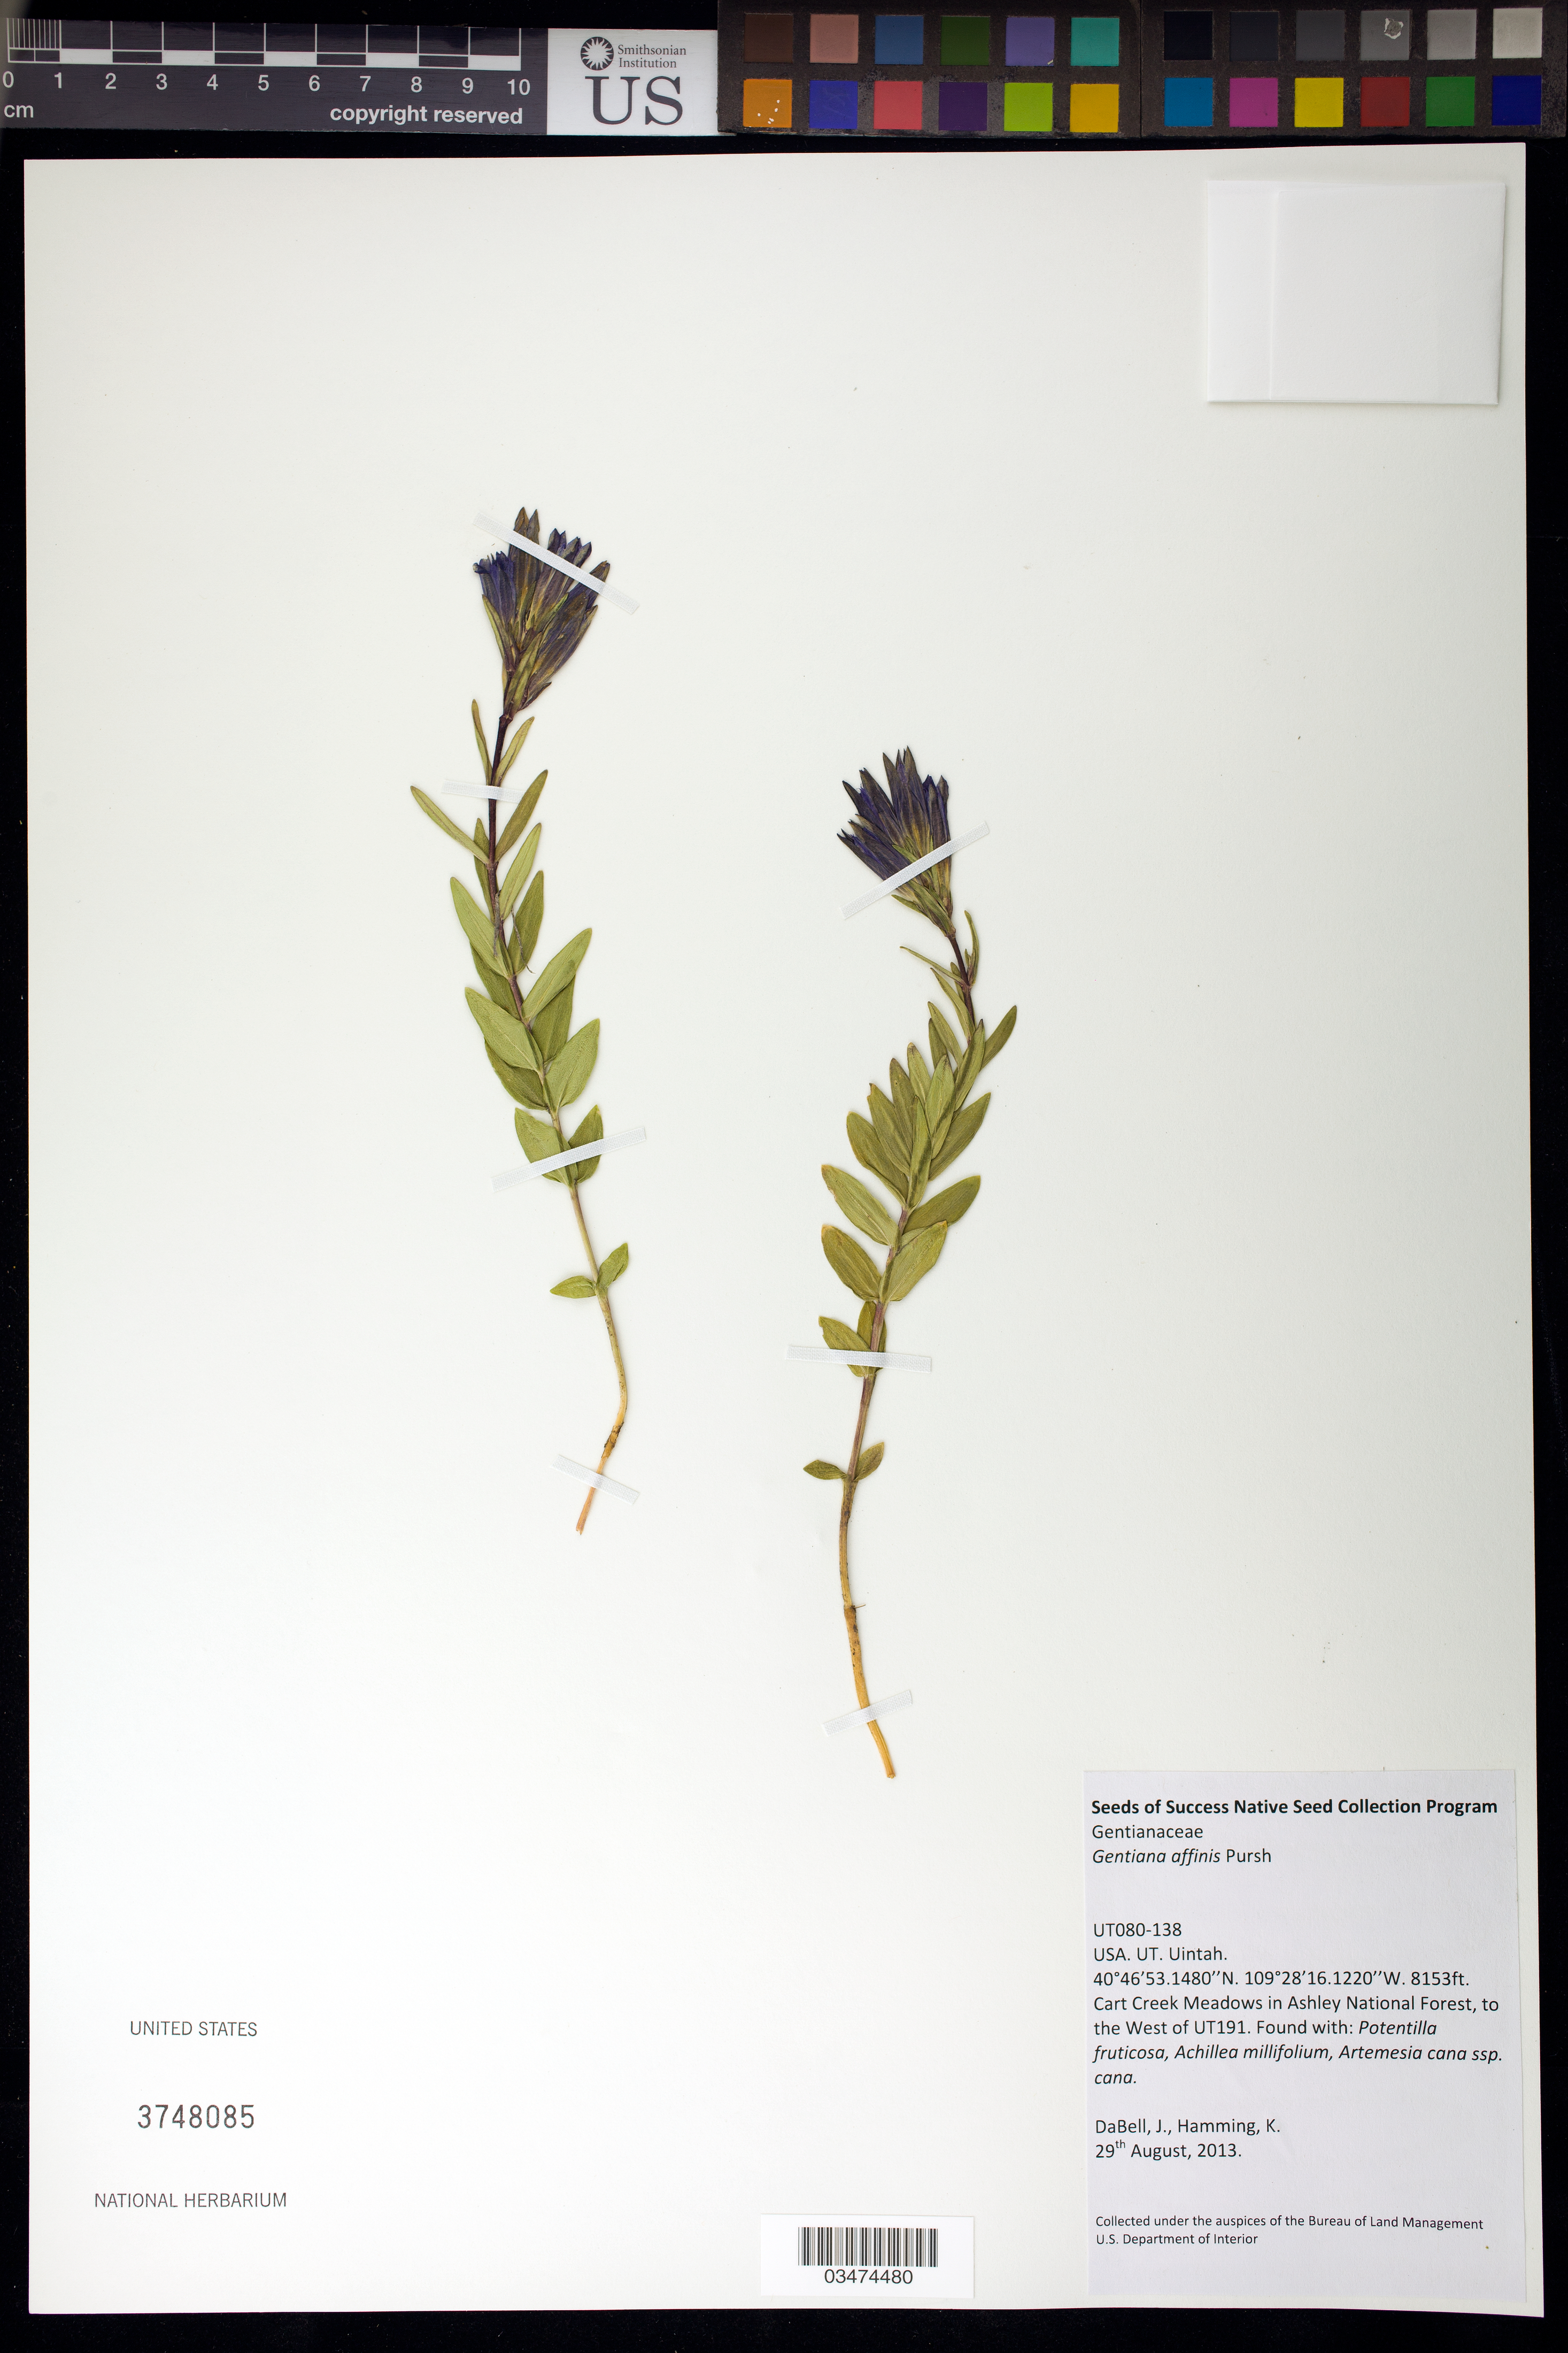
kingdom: Plantae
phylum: Tracheophyta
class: Magnoliopsida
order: Gentianales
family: Gentianaceae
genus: Gentiana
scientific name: Gentiana affinis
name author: Griseb.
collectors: J. DaBell & K. Hamming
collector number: UT080-138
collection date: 2013-08-29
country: United States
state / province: Utah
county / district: Uintah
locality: Cart Creek Meadows in Ashley National Forest, to the West of UT191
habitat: With Potentilla fructicosa, Achillea millifolium, Artemisia cana spp. cana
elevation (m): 2485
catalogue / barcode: US 3748085